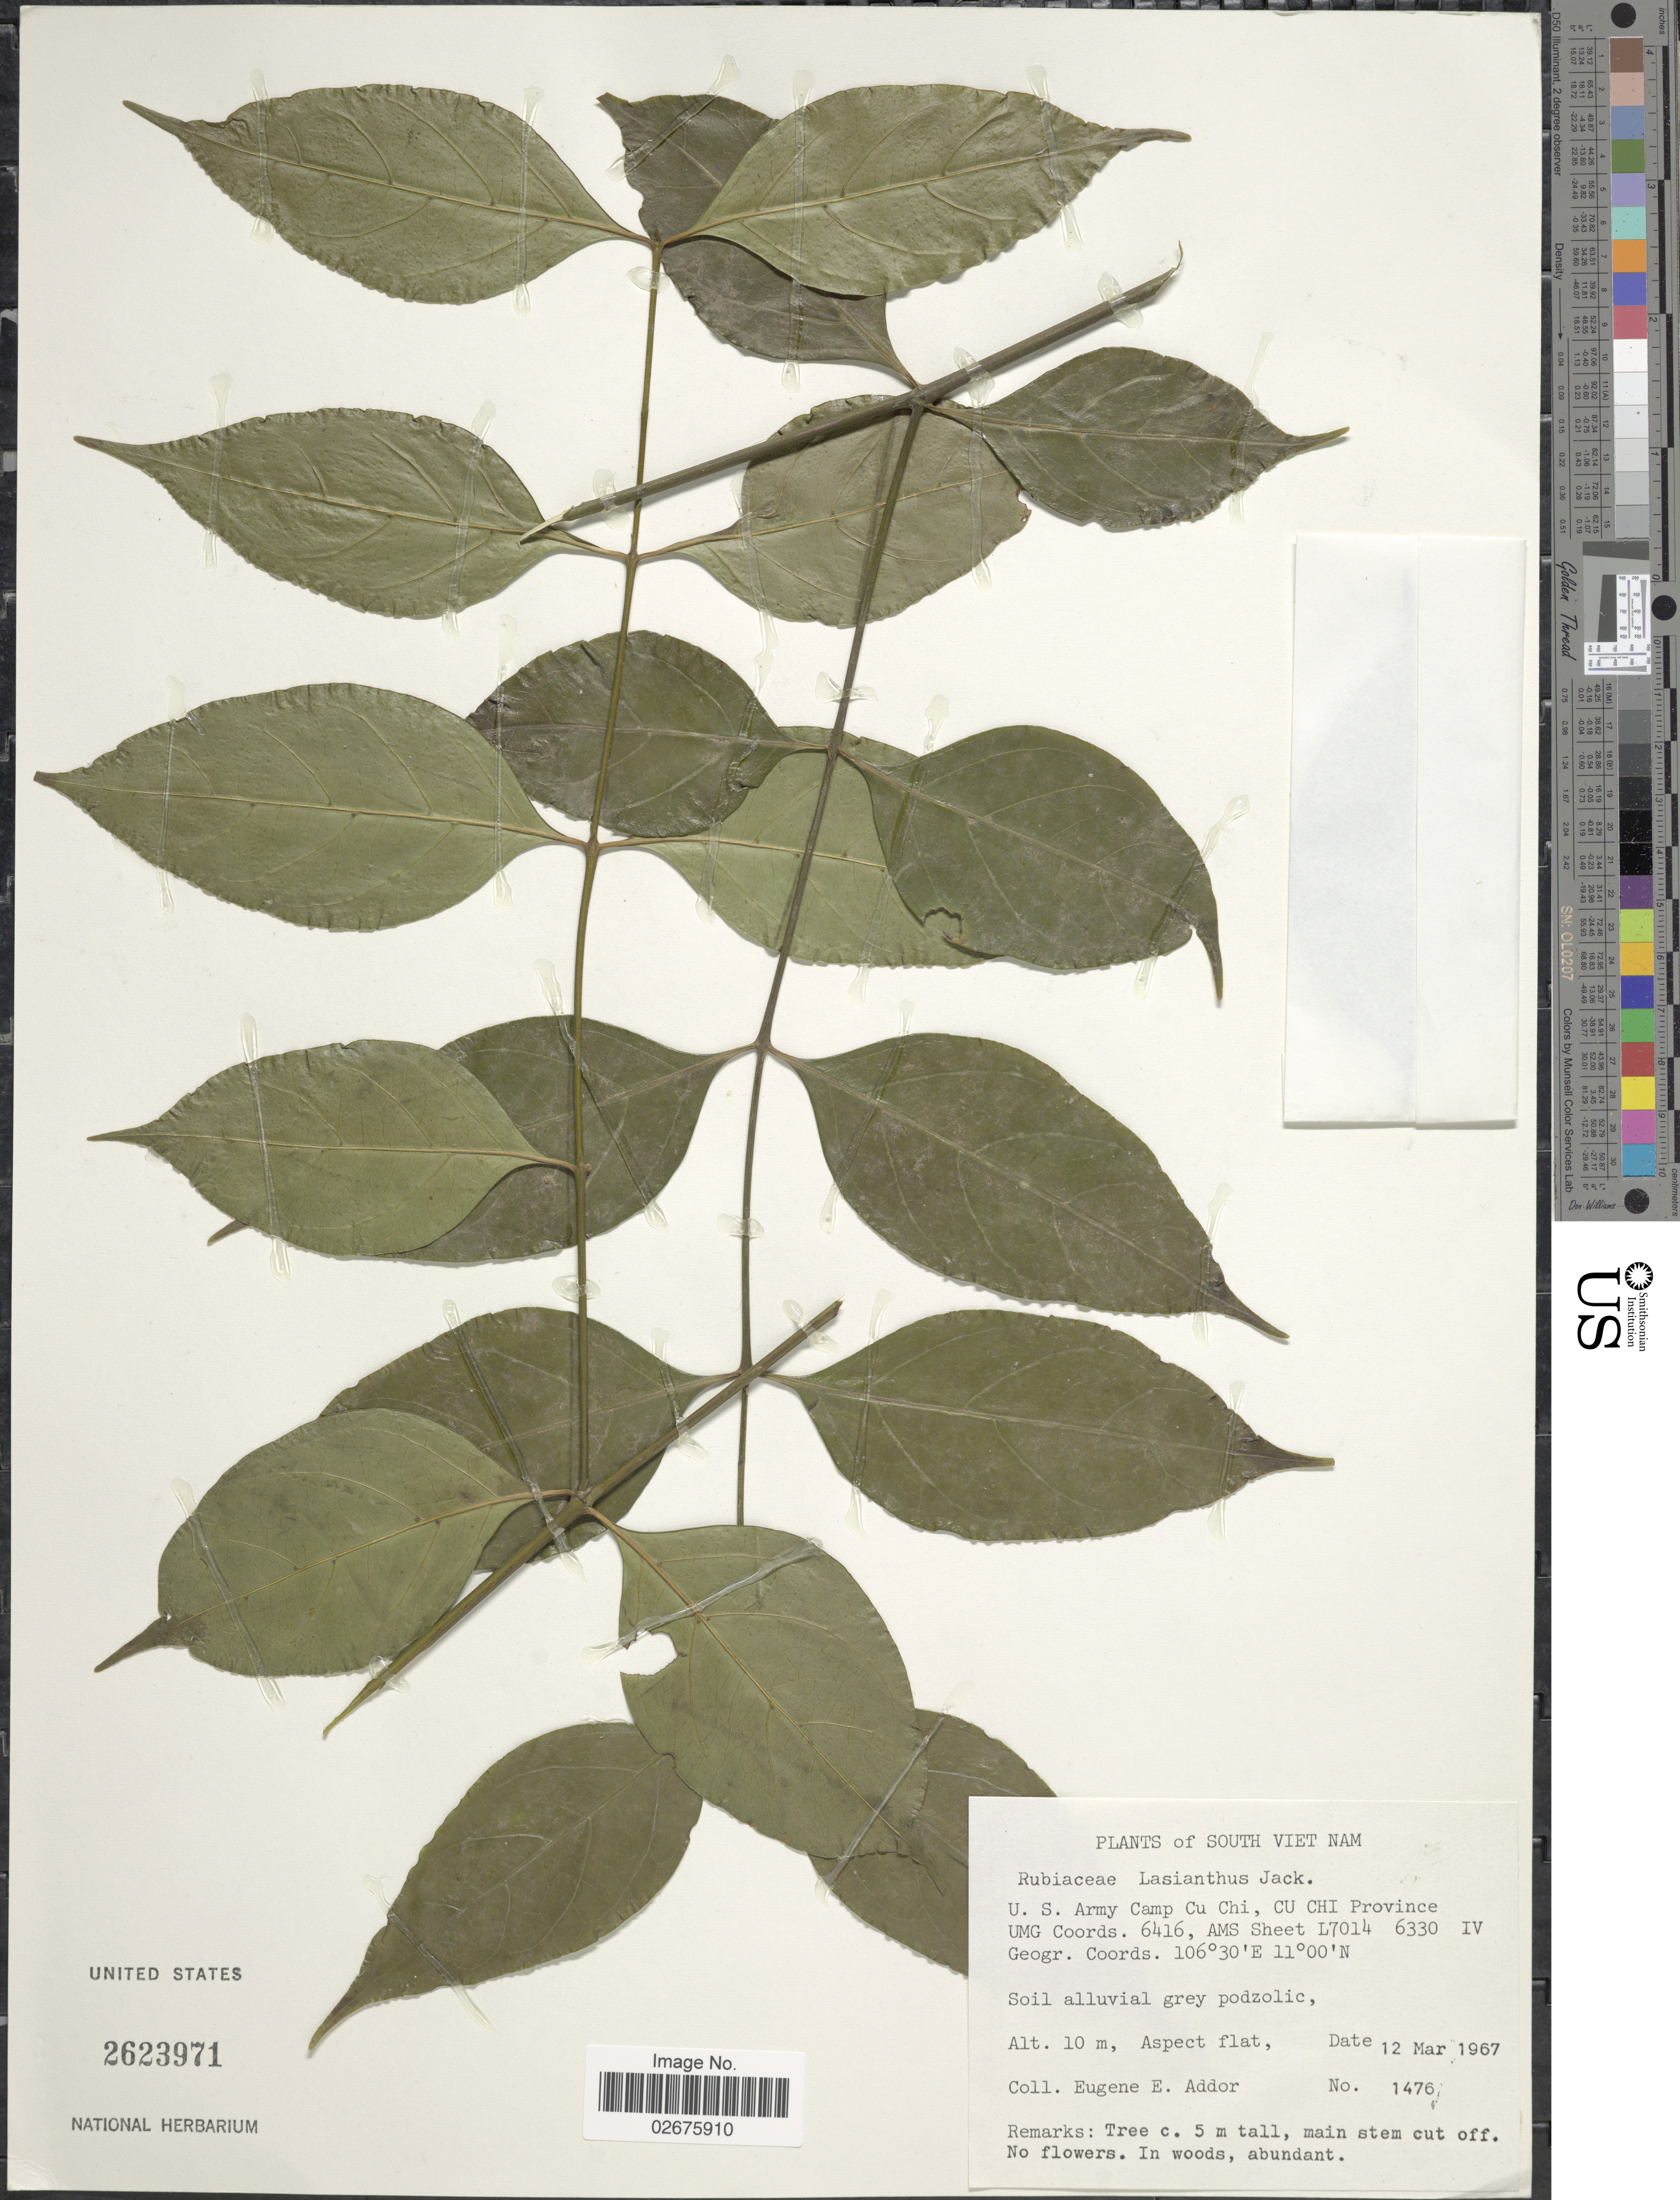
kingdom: Plantae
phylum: Tracheophyta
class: Magnoliopsida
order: Gentianales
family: Rubiaceae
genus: Lasianthus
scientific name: Lasianthus sp.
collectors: E. E. Addor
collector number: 1476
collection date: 1967-03-12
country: Vietnam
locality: South Viet Nam, U.S. Army Camp Cu Chi, Cu Chi Province, UMG Coords. 6416, AMS Sheet L7014 6330 IV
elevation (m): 10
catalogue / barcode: US 2623971